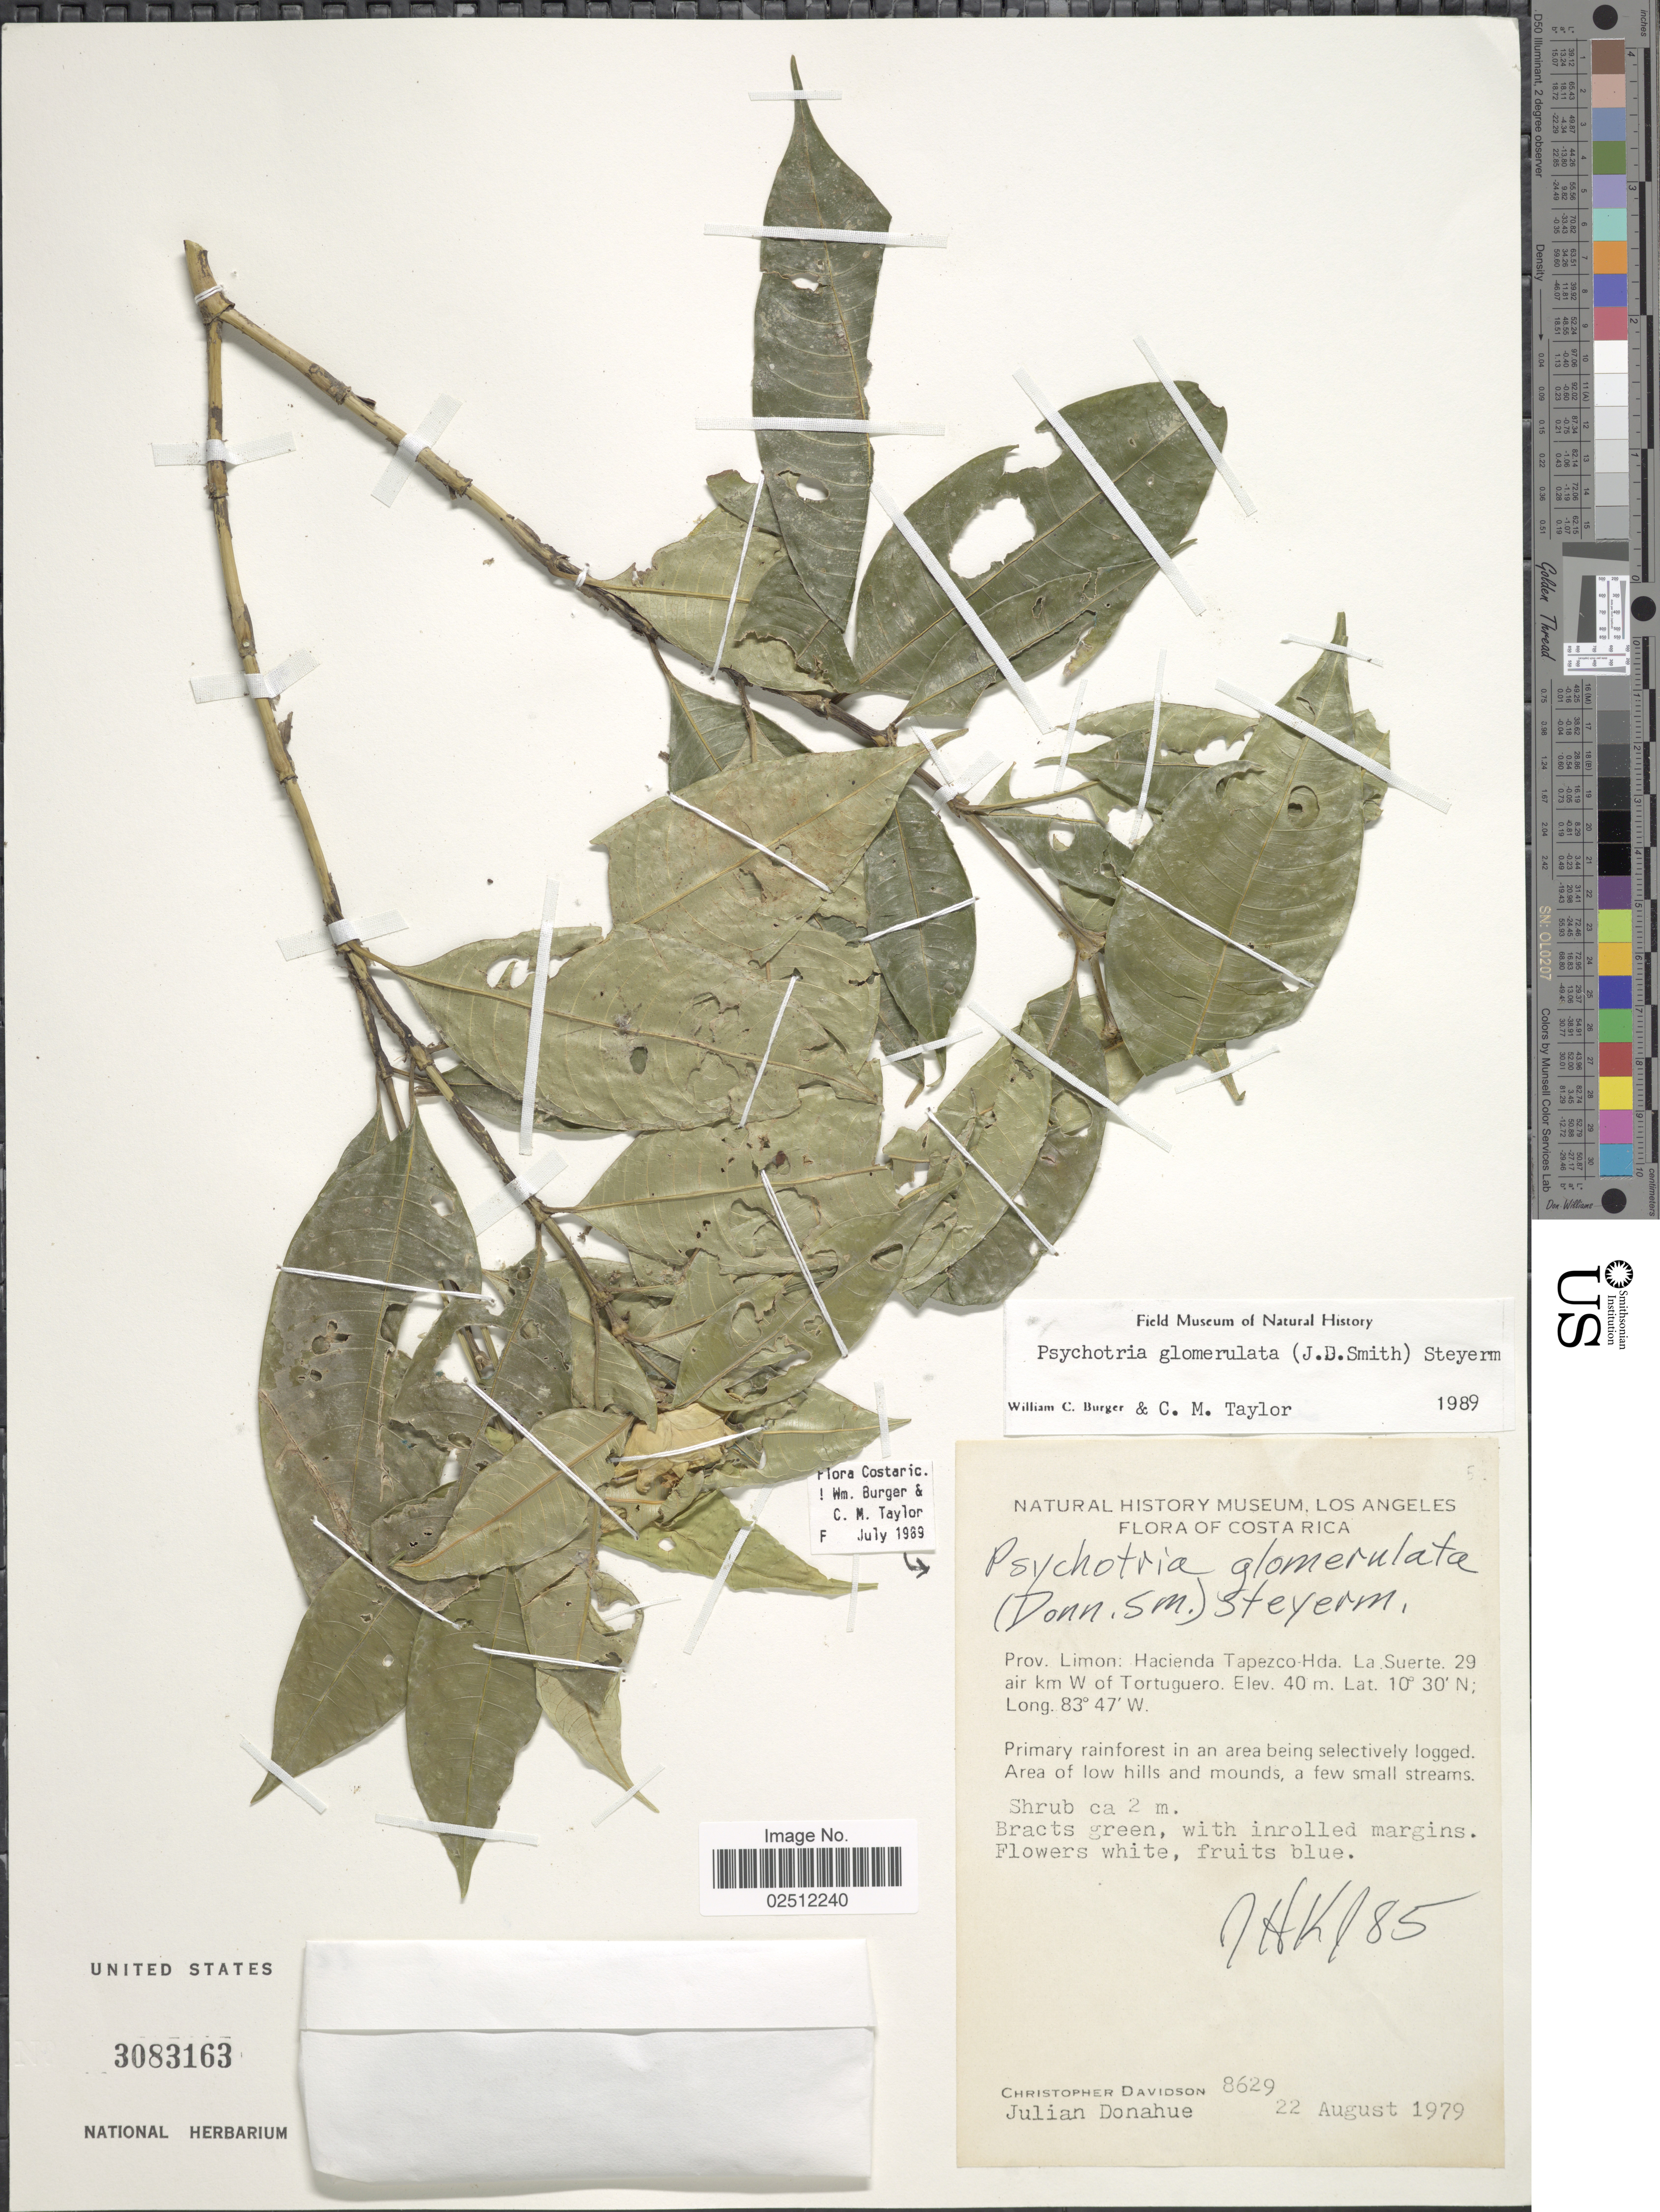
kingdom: Plantae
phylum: Tracheophyta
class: Magnoliopsida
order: Gentianales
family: Rubiaceae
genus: Psychotria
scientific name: Psychotria glomerulata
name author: (Donn. Sm.) Steyerm.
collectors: C. Davidson & J. Donahue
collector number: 8629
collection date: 1979-08-22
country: Costa Rica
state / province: Limón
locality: Hacienda Tapezco-Hda. La Suerte. 29 air km W of Tortuguero, Primary rainforest in an area being selectively logged. Area of low hills and mounds, a few small streams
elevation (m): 40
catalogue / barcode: US 3083163